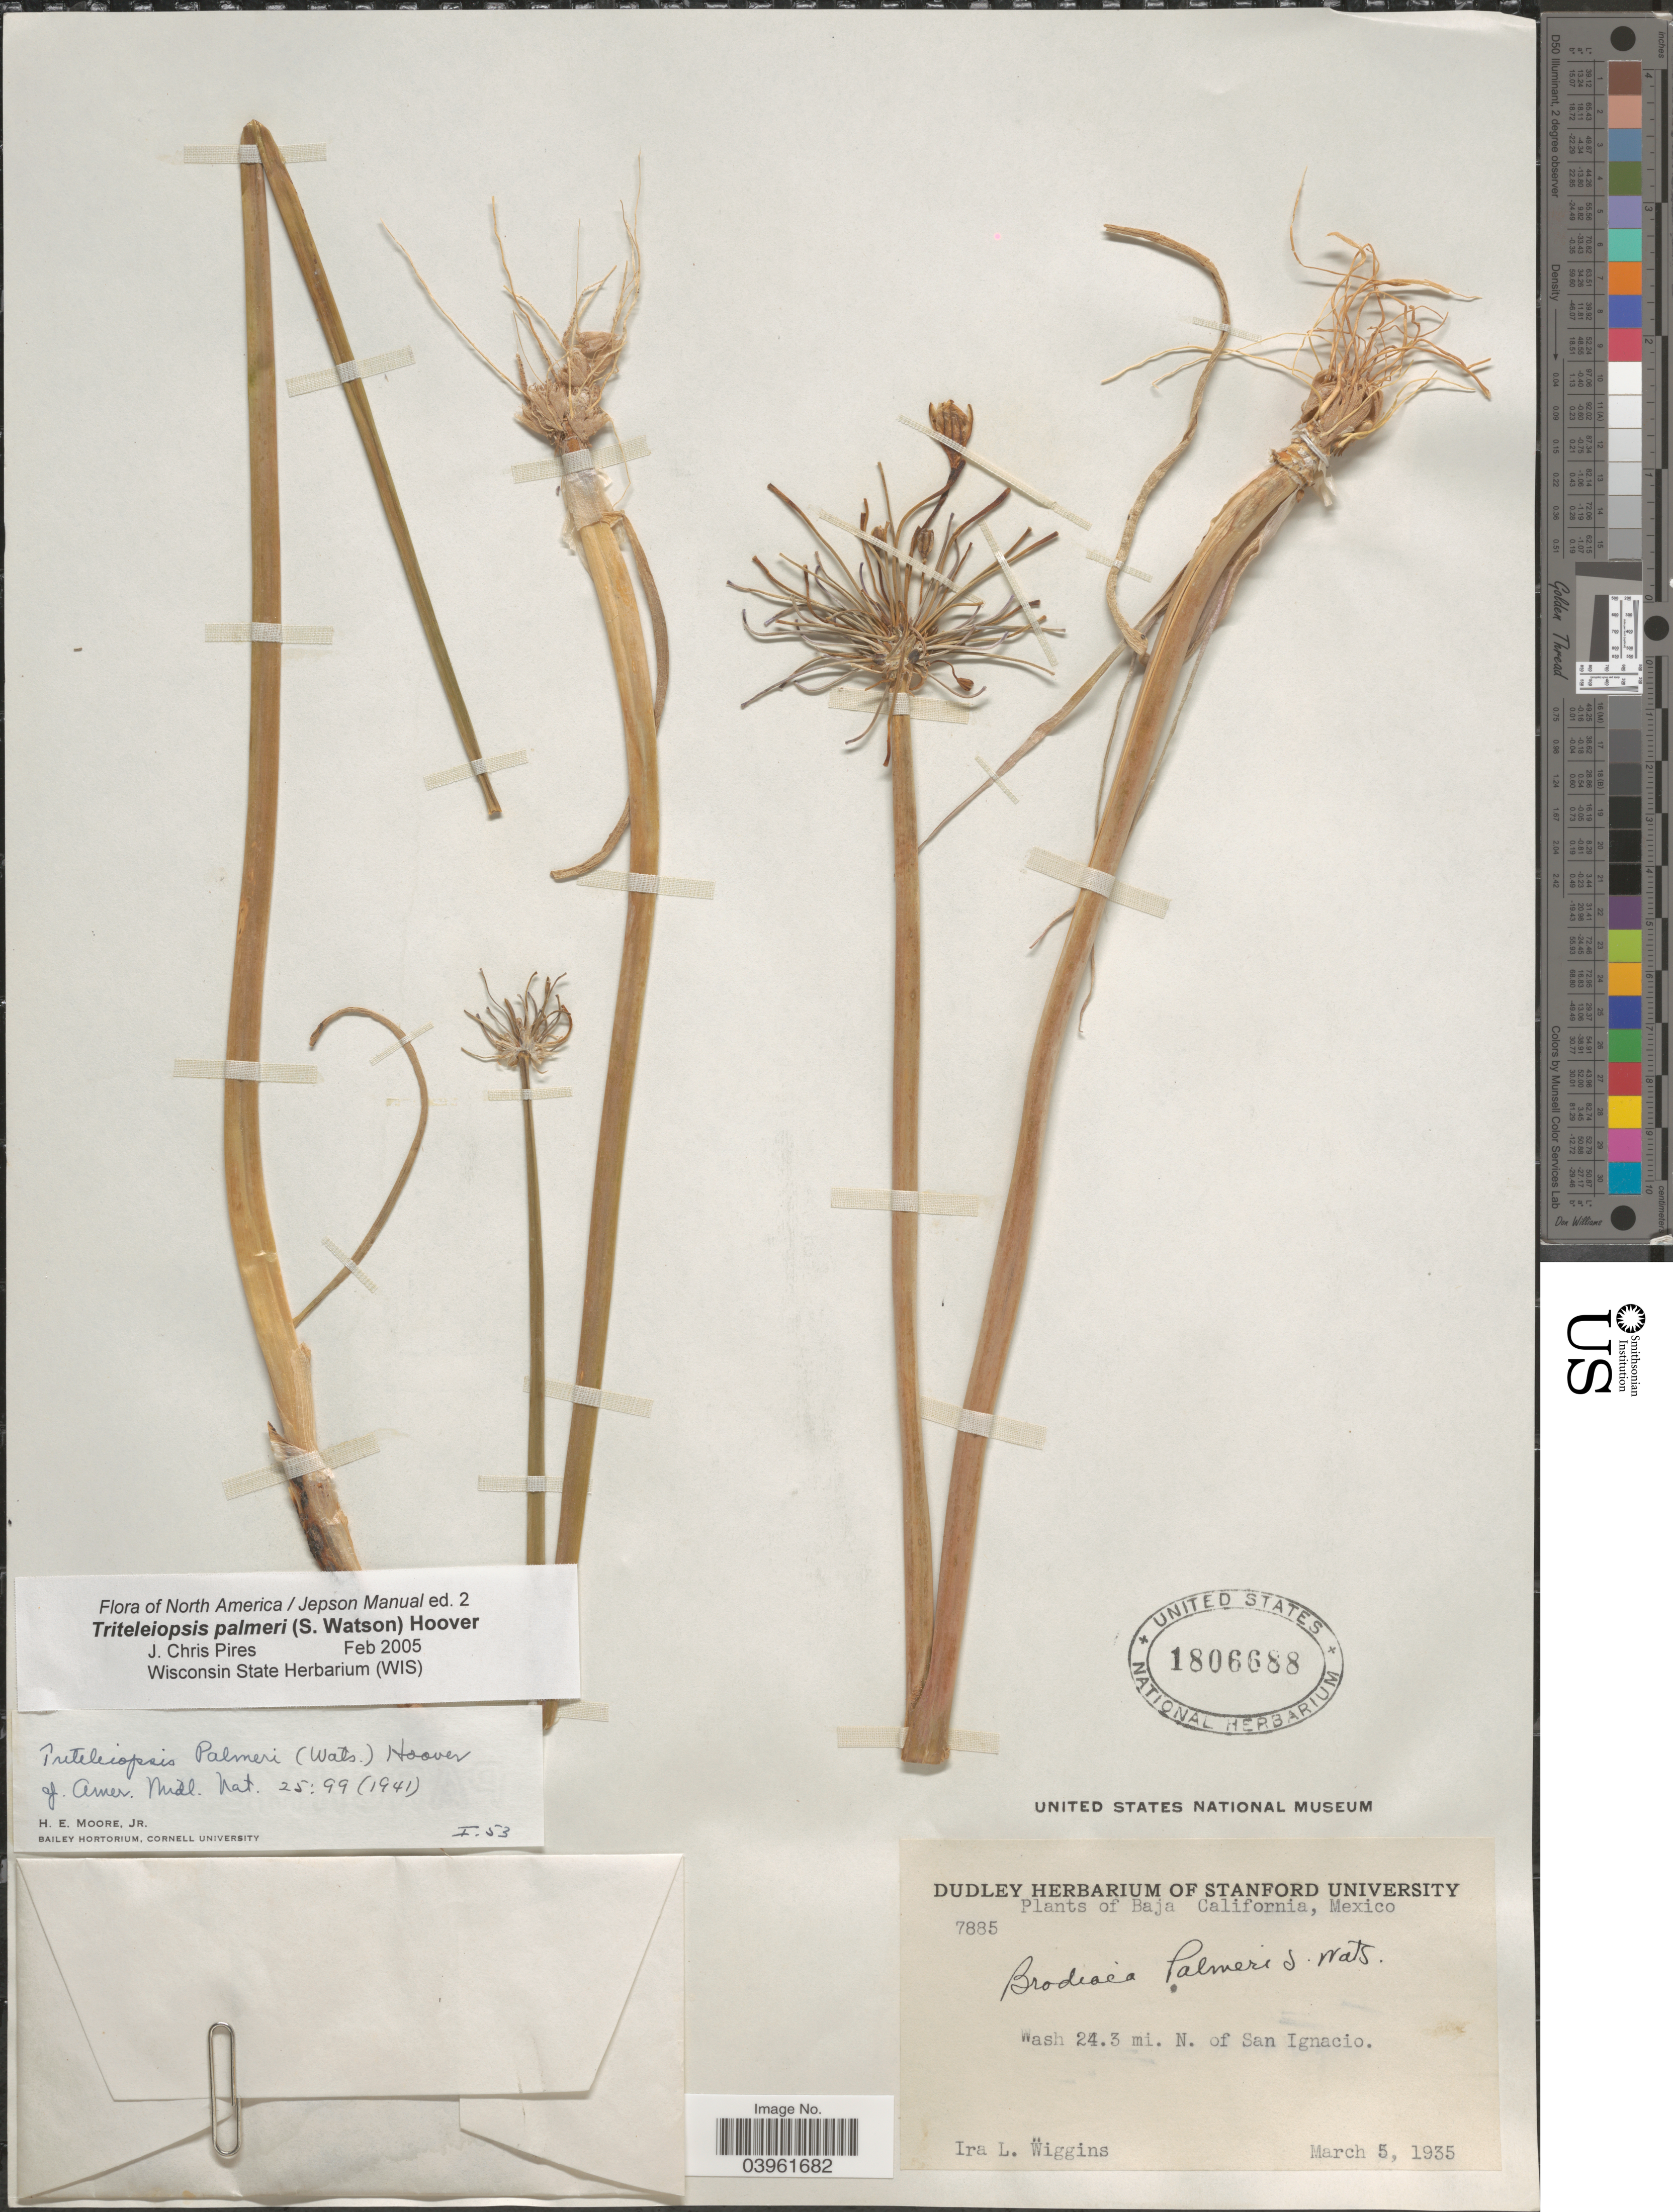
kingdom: Plantae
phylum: Tracheophyta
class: Liliopsida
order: Asparagales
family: Asparagaceae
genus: Triteleiopsis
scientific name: Triteleiopsis palmeri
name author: (S. Watson) Hoover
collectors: I. L. Wiggins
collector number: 7885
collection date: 1935-03-05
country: Mexico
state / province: Baja California Sur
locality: Wash 24.3 mi. N. of San Ignacio.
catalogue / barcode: US 1806688